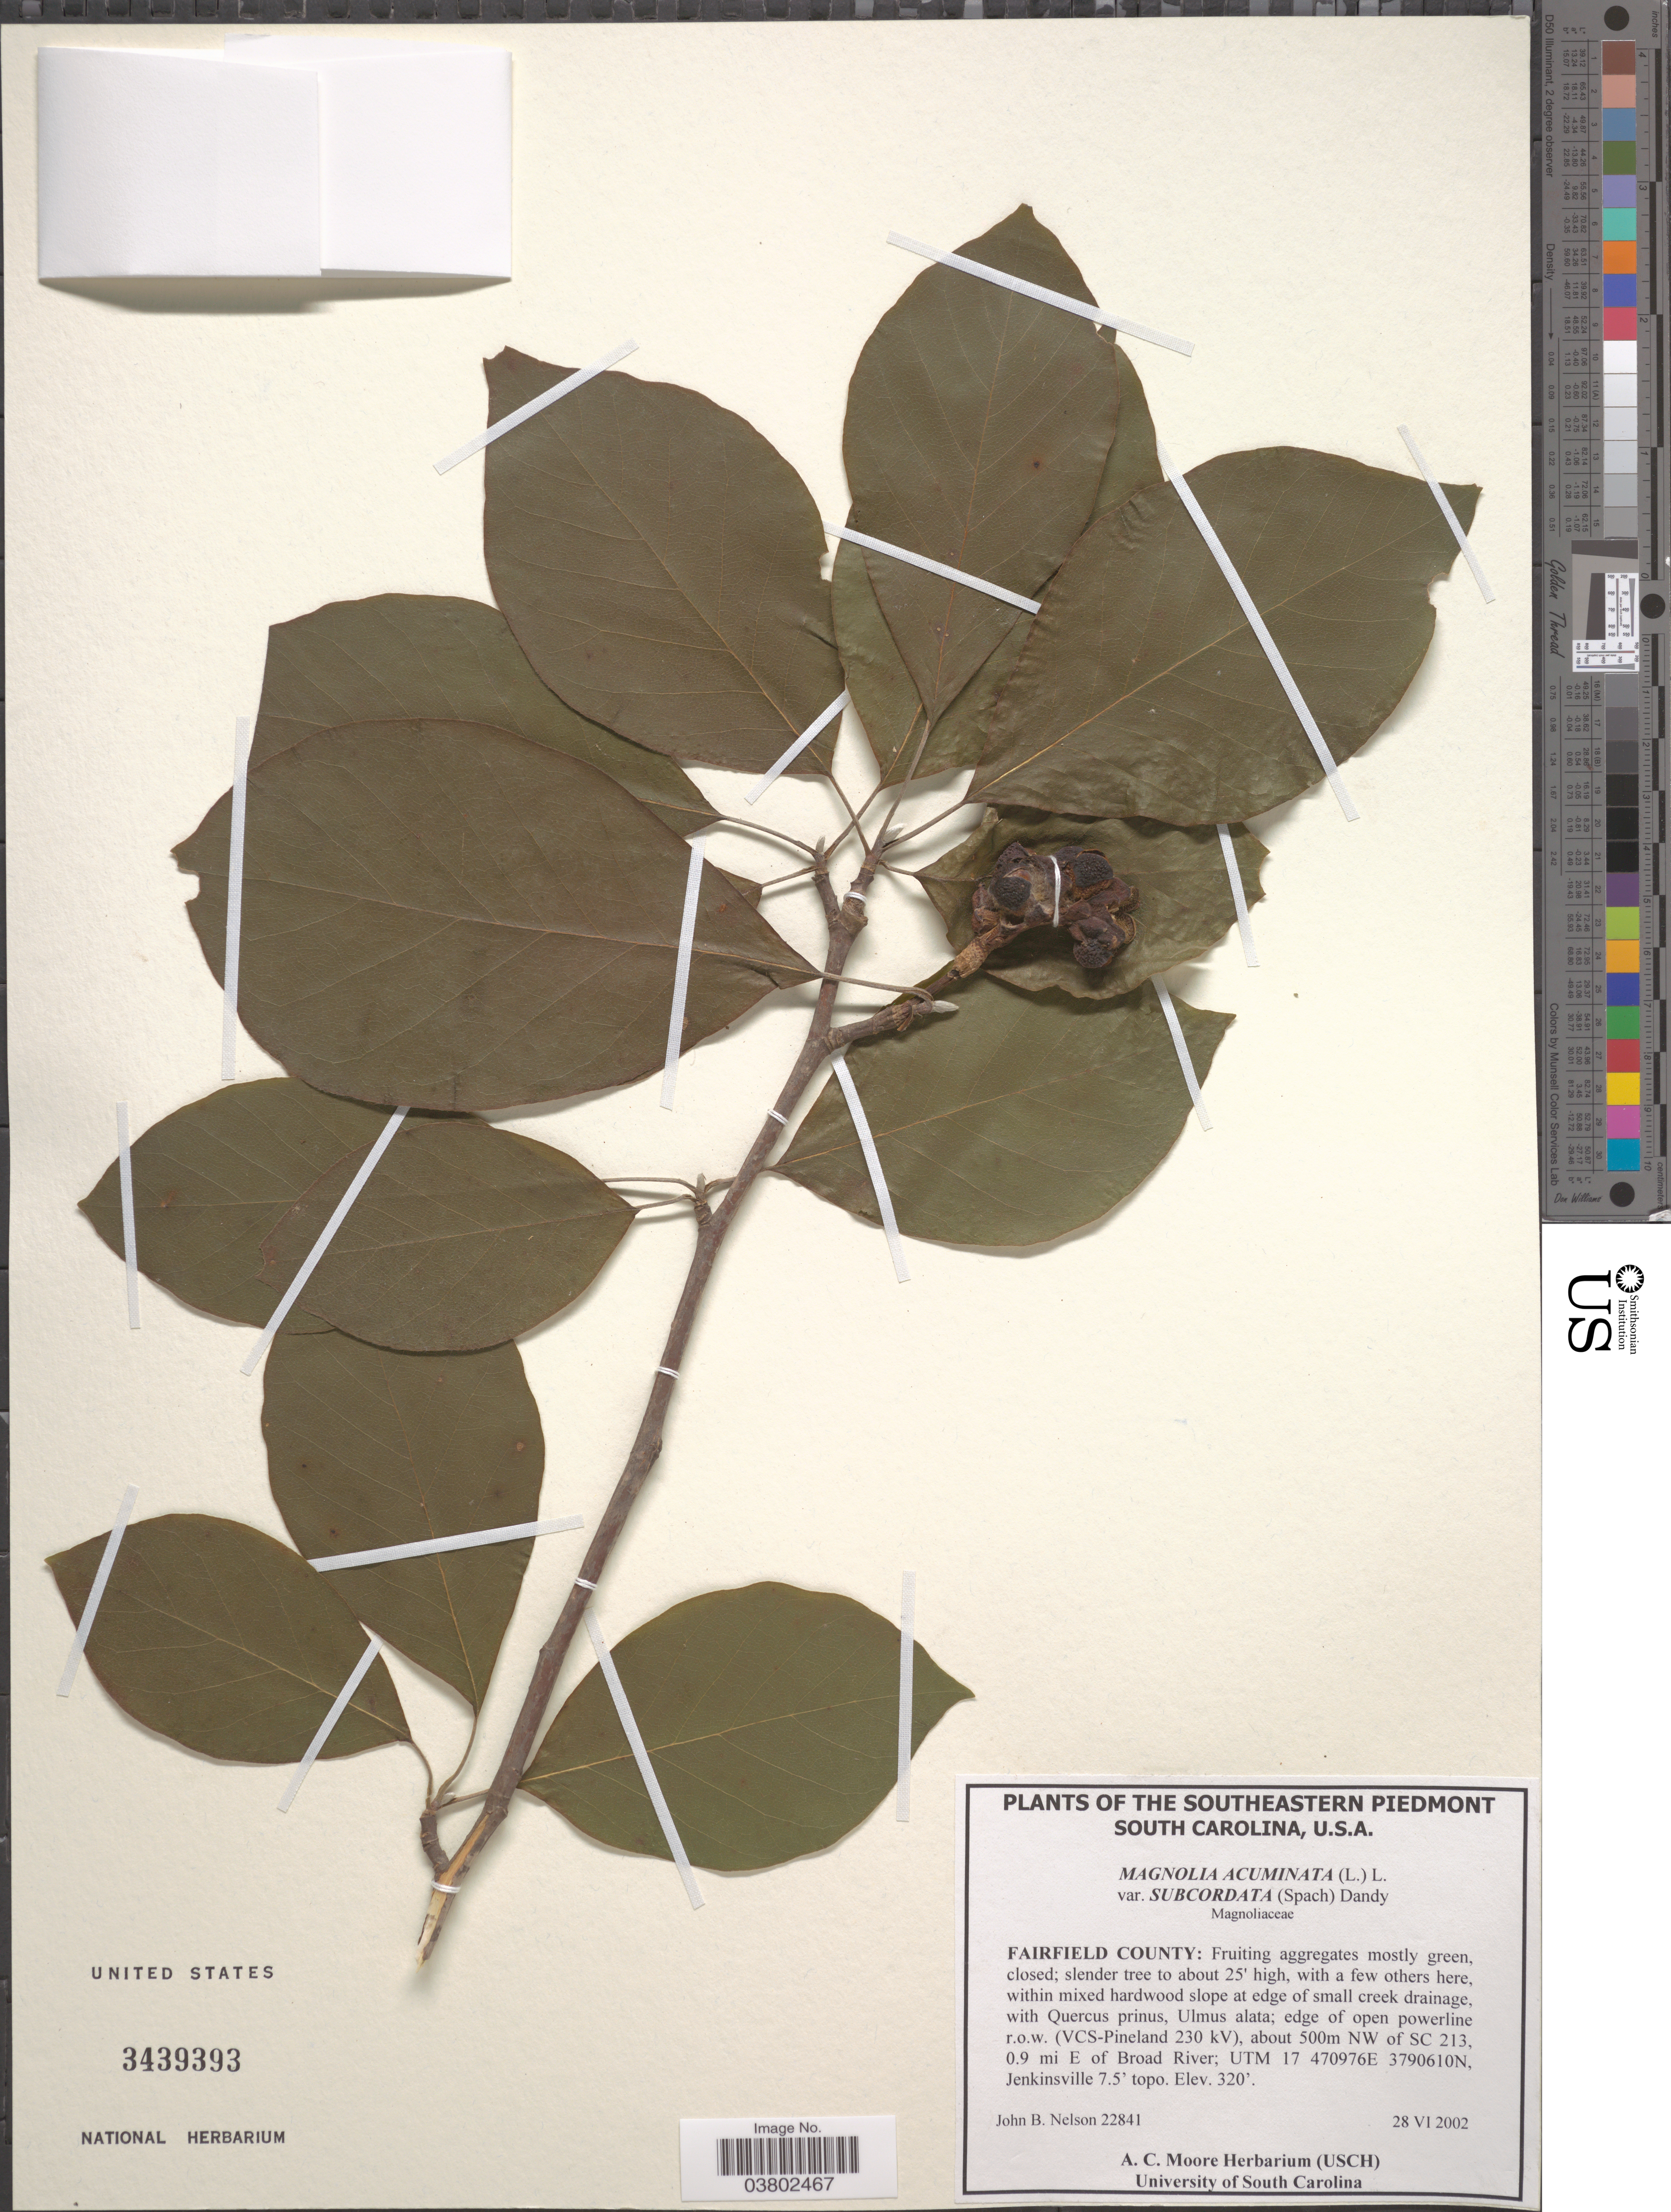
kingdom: Plantae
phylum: Tracheophyta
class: Magnoliopsida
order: Magnoliales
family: Magnoliaceae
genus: Magnolia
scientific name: Magnolia acuminata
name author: (L.) L.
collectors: J. B. Nelson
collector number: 22841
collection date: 2002-06-28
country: United States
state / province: South Carolina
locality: Fairfield County: Edge of open powerline r.o.w. (VCS-Pineland 230 kV), about 500m NW of Sc 213, 0.9 mi E of Broad River, UTM 17. Jenkinsville 7.5' topo.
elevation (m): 98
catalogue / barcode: US 3439393